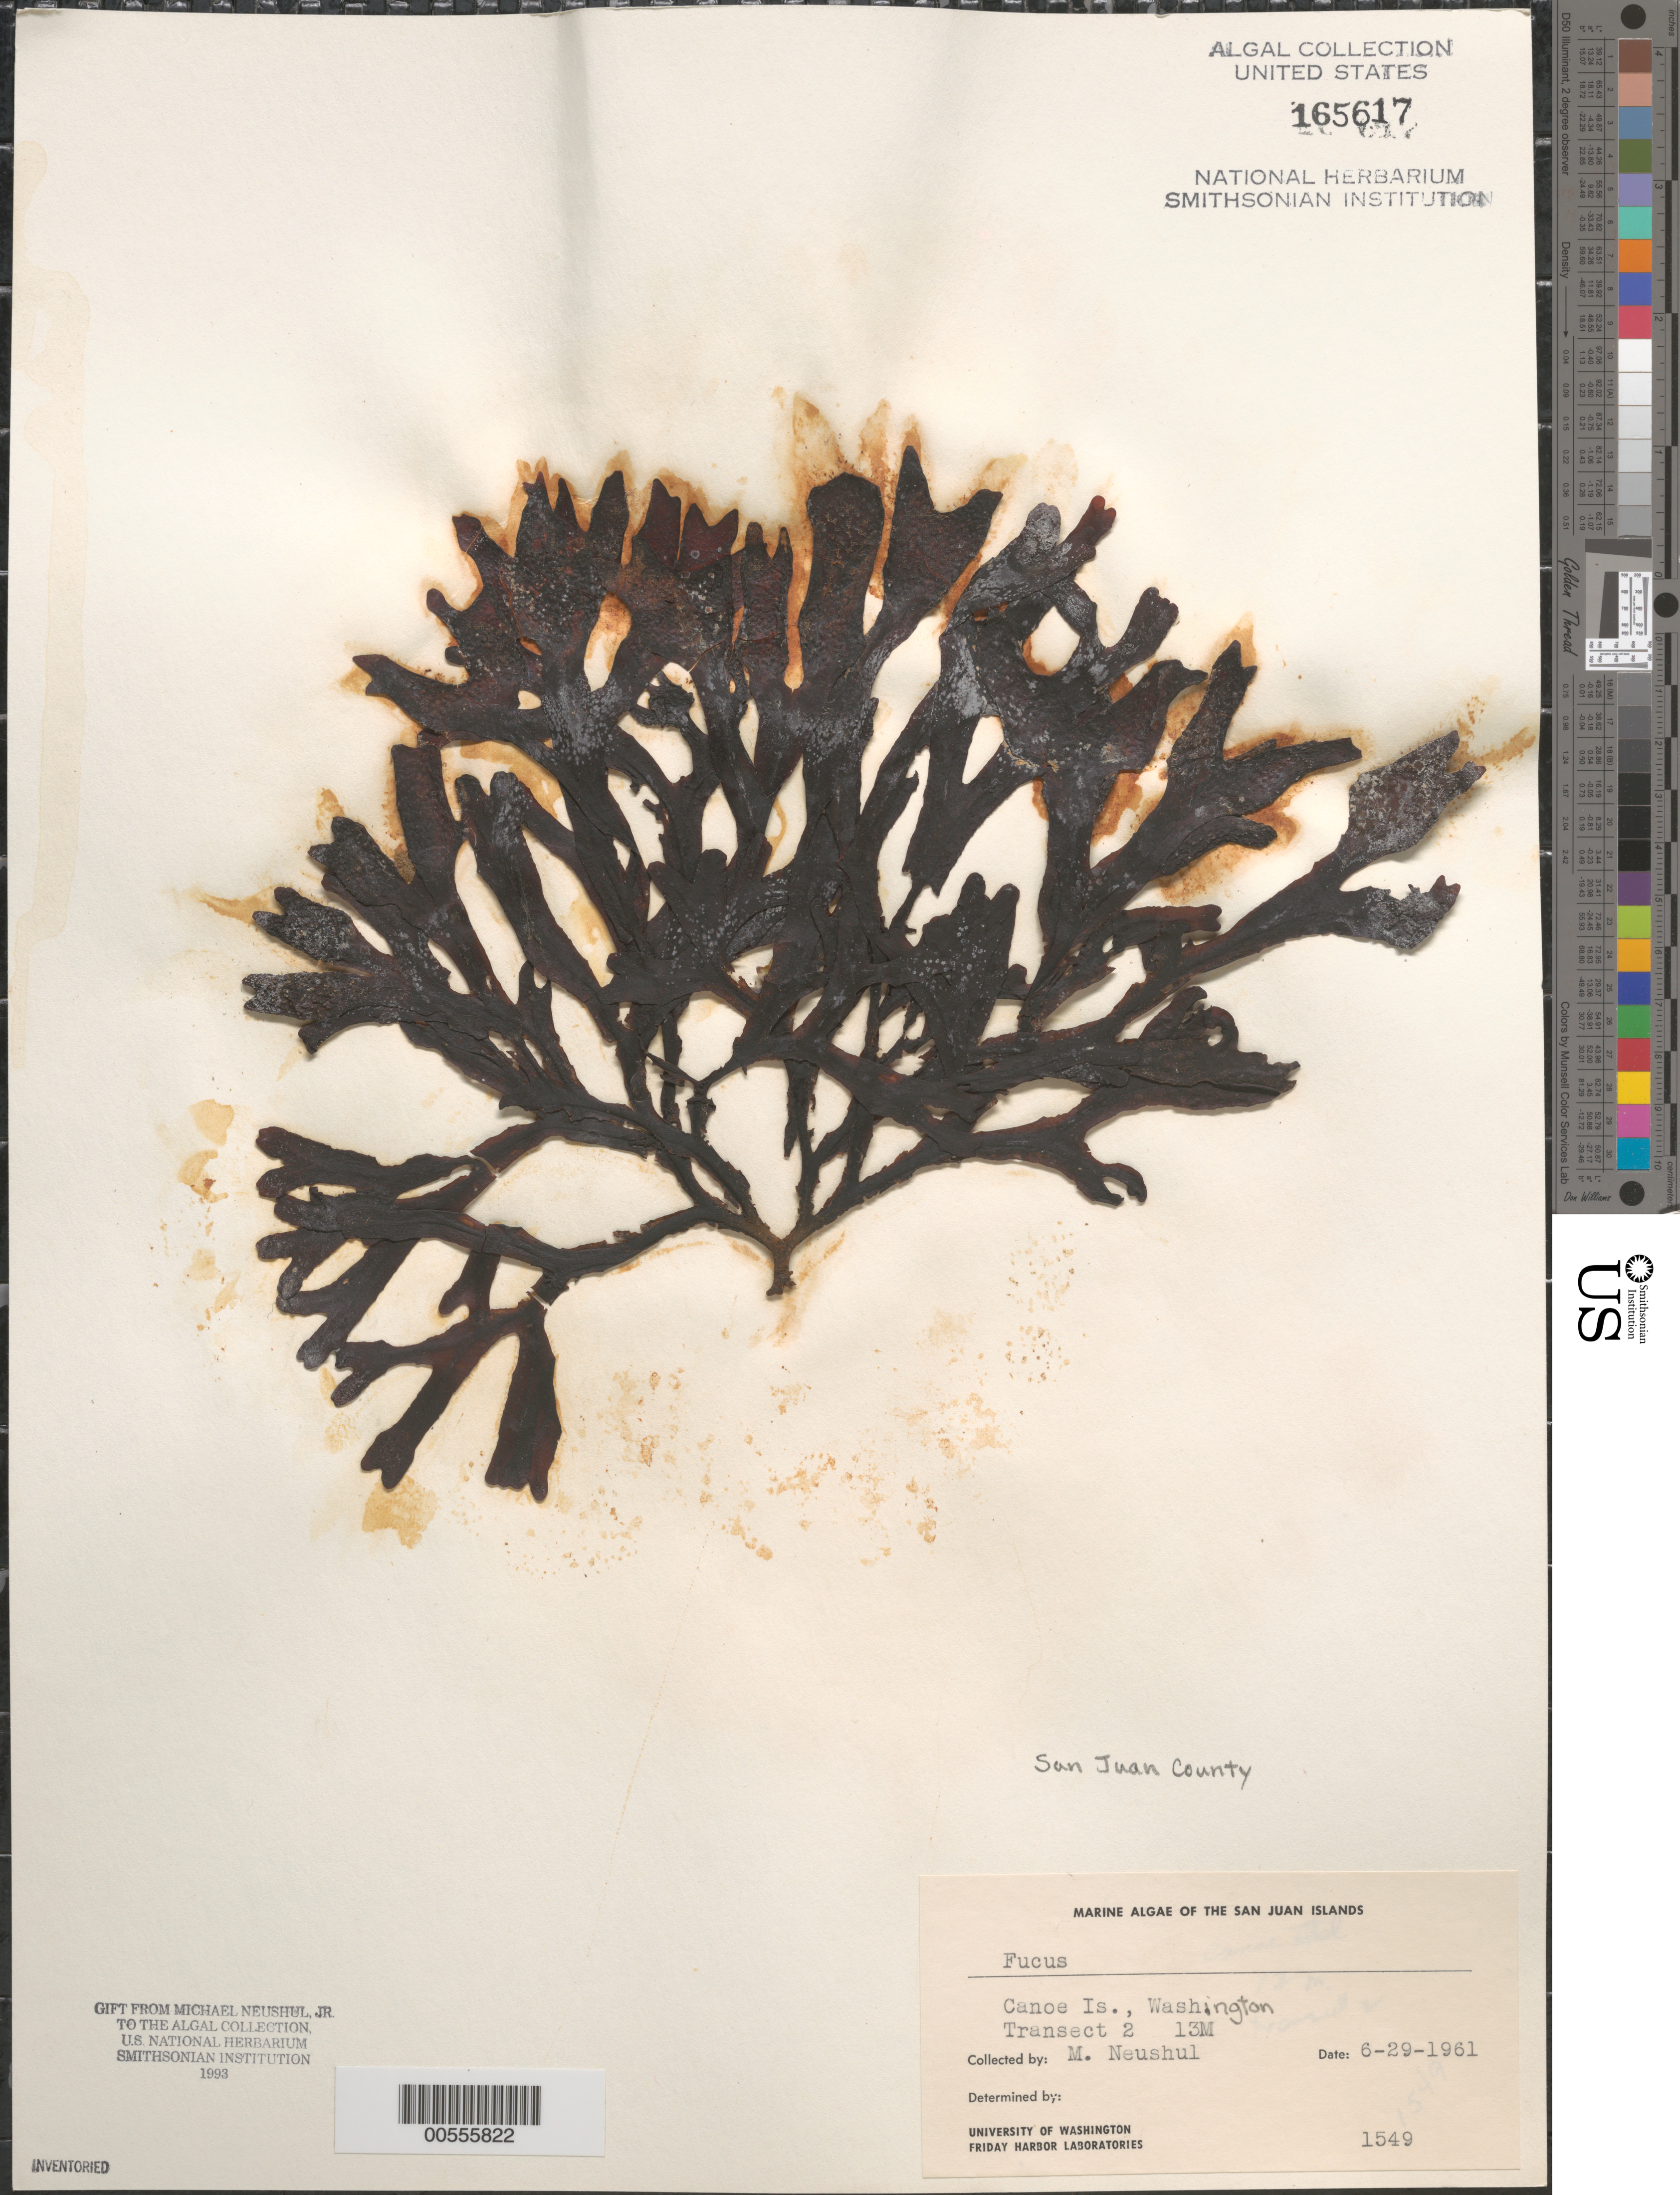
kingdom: Chromista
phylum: Ochrophyta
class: Phaeophyceae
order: Fucales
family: Fucaceae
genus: Fucus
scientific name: Fucus sp.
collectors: M. Neushul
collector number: Neushul 1549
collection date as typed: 29 Jun 1961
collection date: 1961-06-29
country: United States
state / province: Washington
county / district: San Juan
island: Canoe Island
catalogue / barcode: US 165617